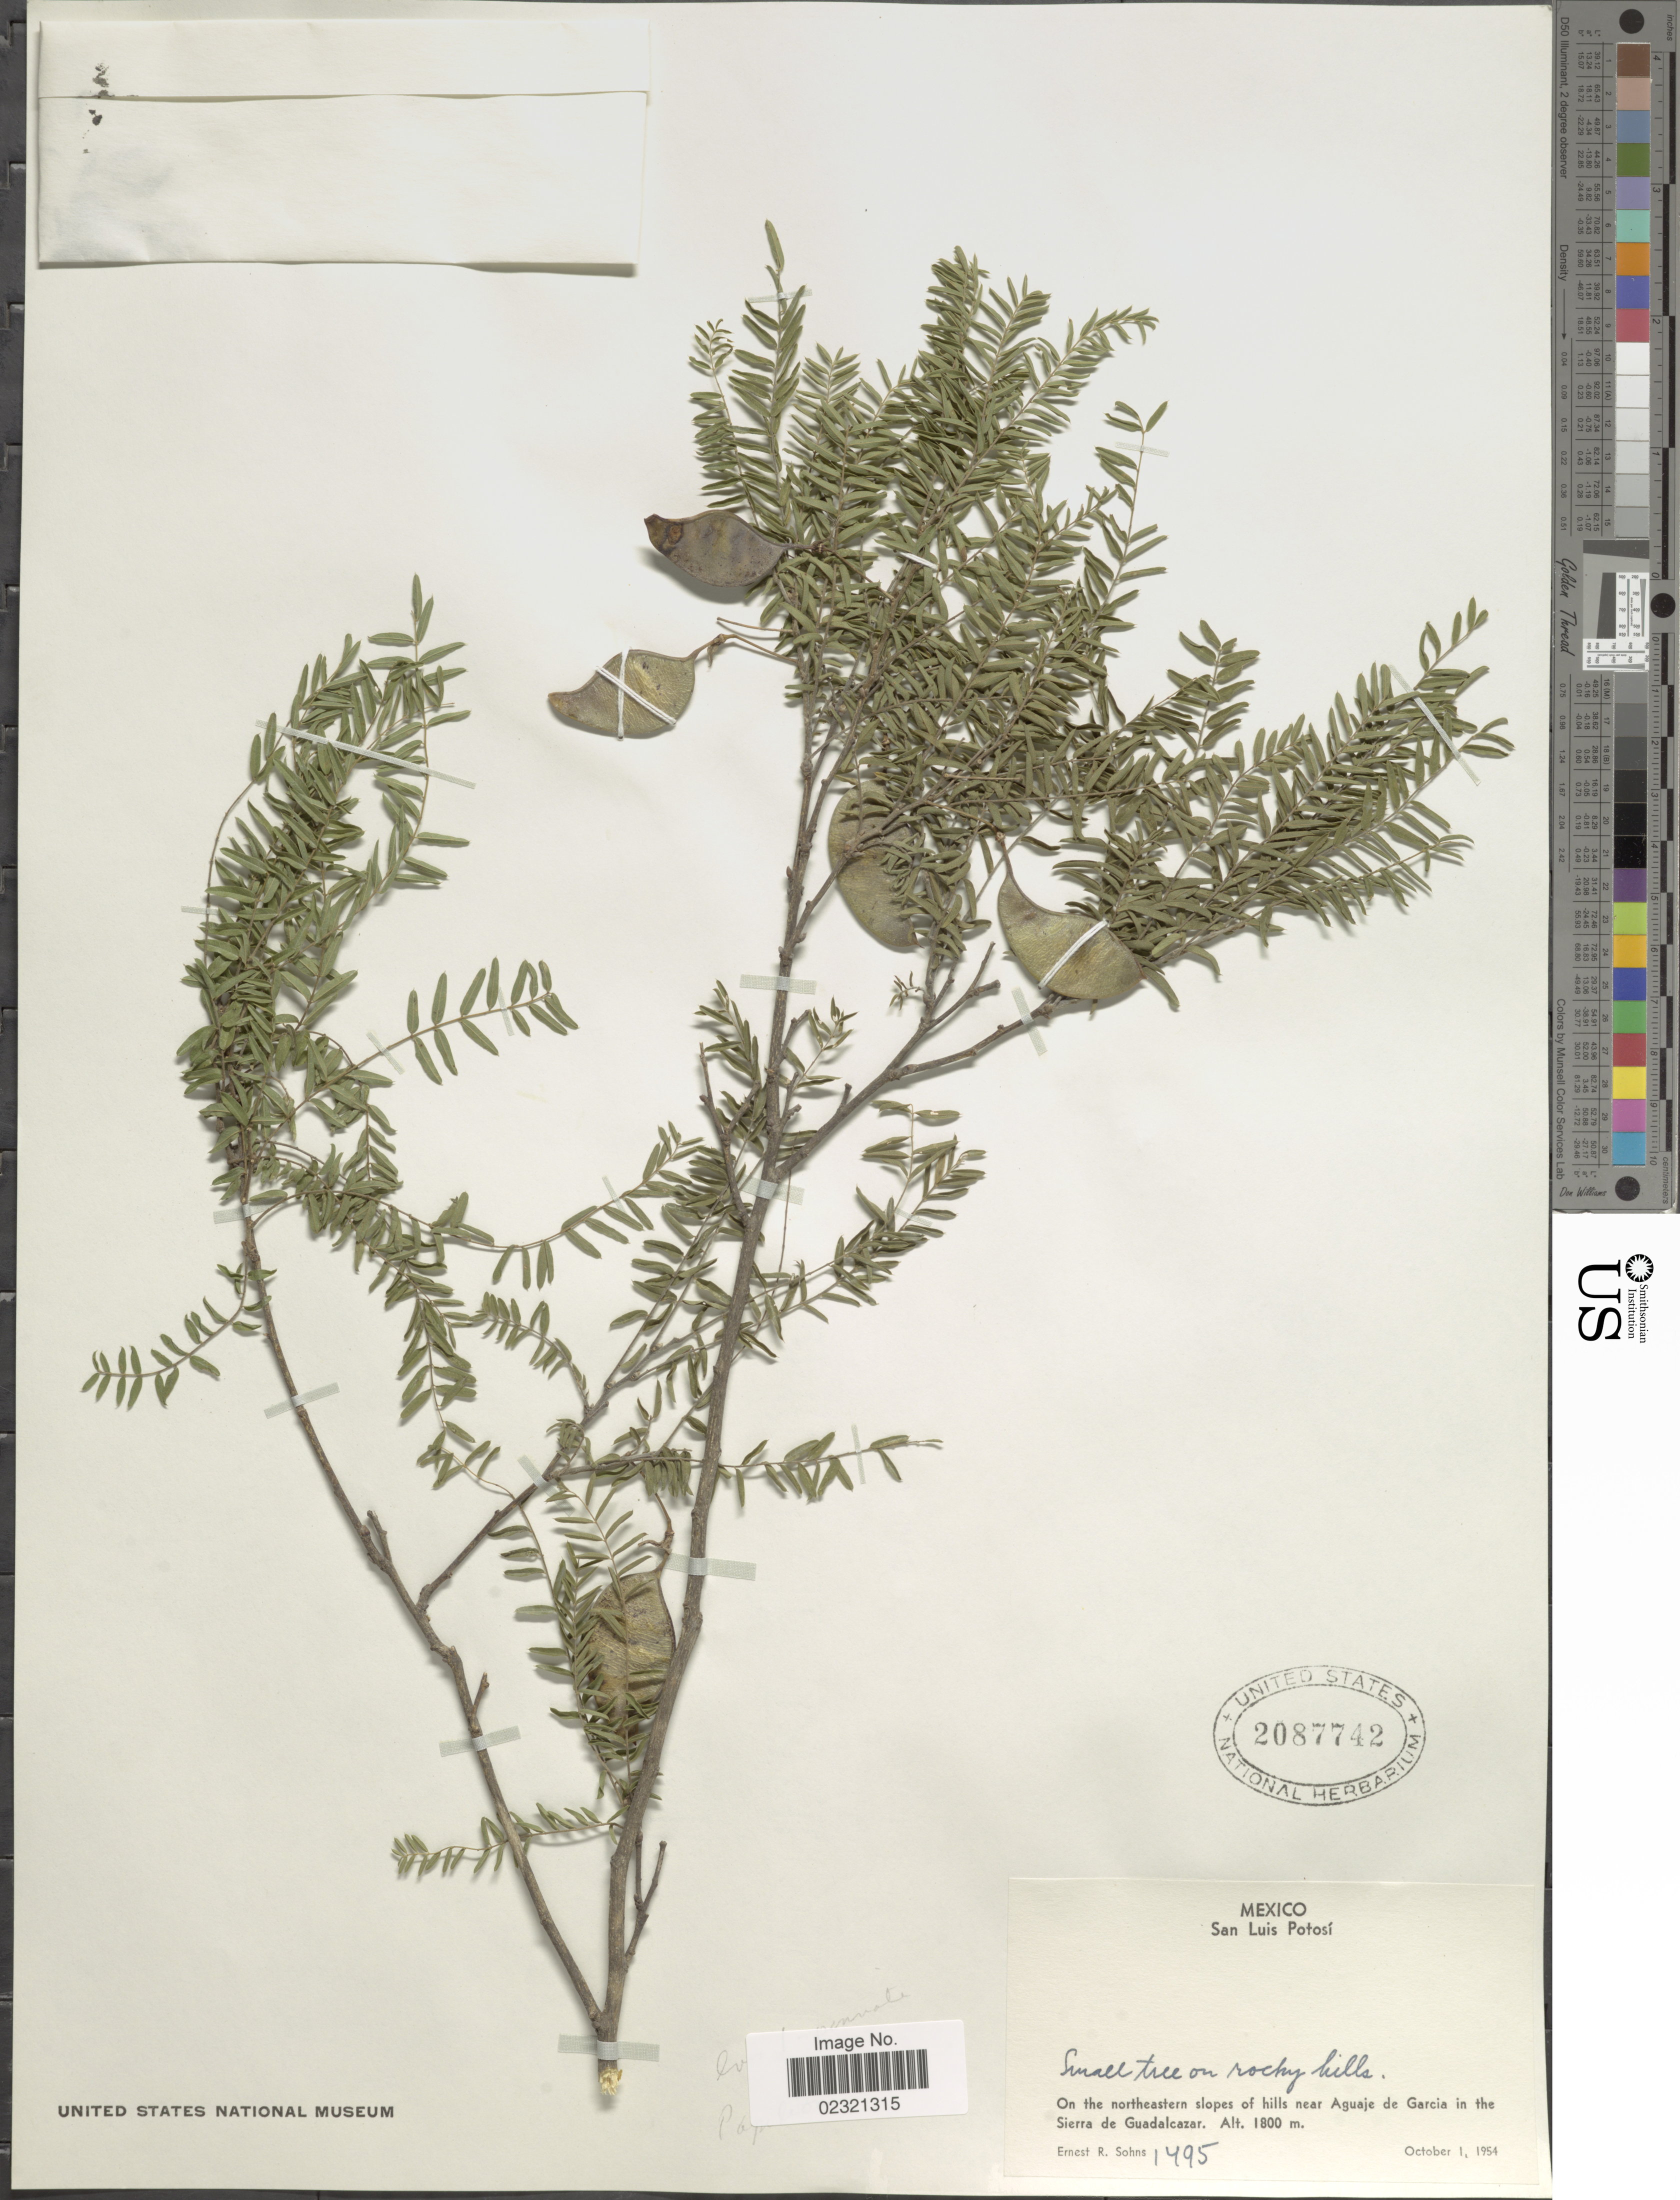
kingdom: Plantae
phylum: Tracheophyta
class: Magnoliopsida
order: Fabales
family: Fabaceae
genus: Brongniartia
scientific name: Brongniartia foliosa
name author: Hemsl.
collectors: E. R. Sohns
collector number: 1495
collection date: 1954-10-01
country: Mexico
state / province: San Luis Potosí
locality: On rocky hills, on the northeastern slopes of hills near Aguaje de Garcia in the Sierra de Guadalcazar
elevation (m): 1800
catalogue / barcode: US 2087742